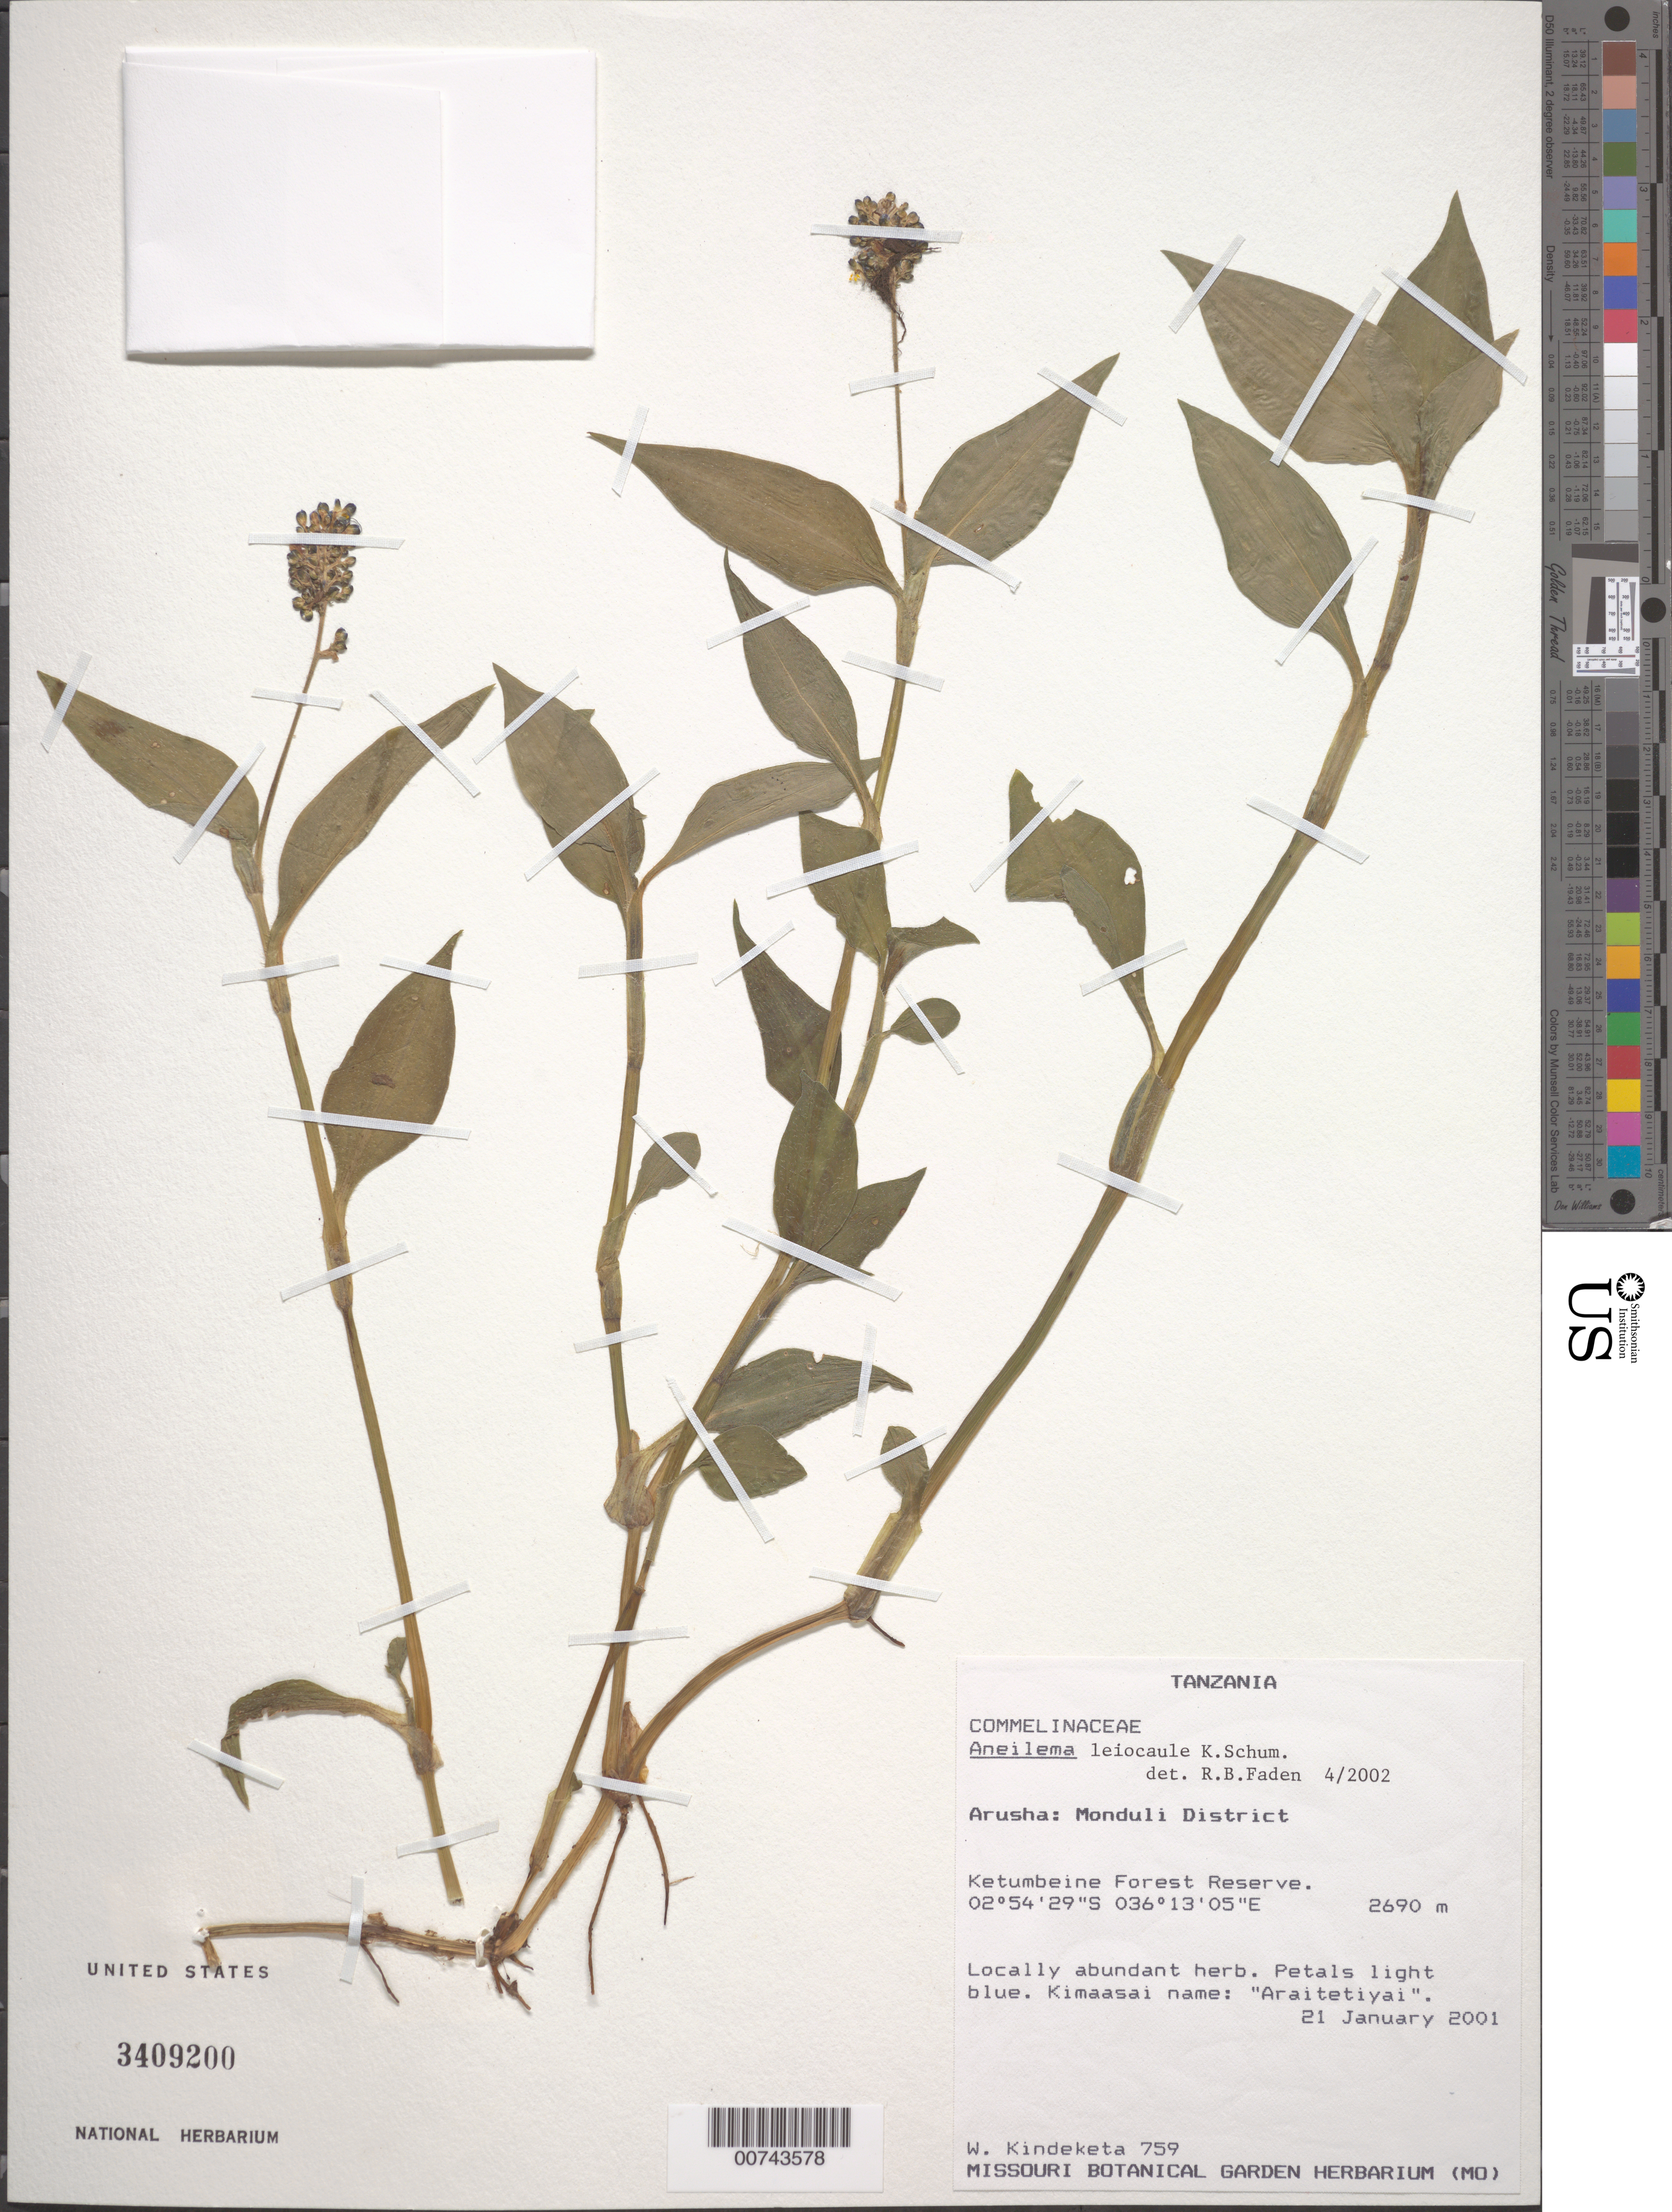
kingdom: Plantae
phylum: Tracheophyta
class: Liliopsida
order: Commelinales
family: Commelinaceae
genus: Aneilema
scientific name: Aneilema leiocaule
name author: K. Schum.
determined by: Faden, Robert B., (US), Smithsonian Institution - National Museum of Natural History (UNITED STATES)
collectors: W. Kindeketa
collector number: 759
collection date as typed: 21 Jan 2001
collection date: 2001-01-21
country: Tanzania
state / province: Arusha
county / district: Monduli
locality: Ketumbeine Forest Reserve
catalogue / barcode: US 3409200